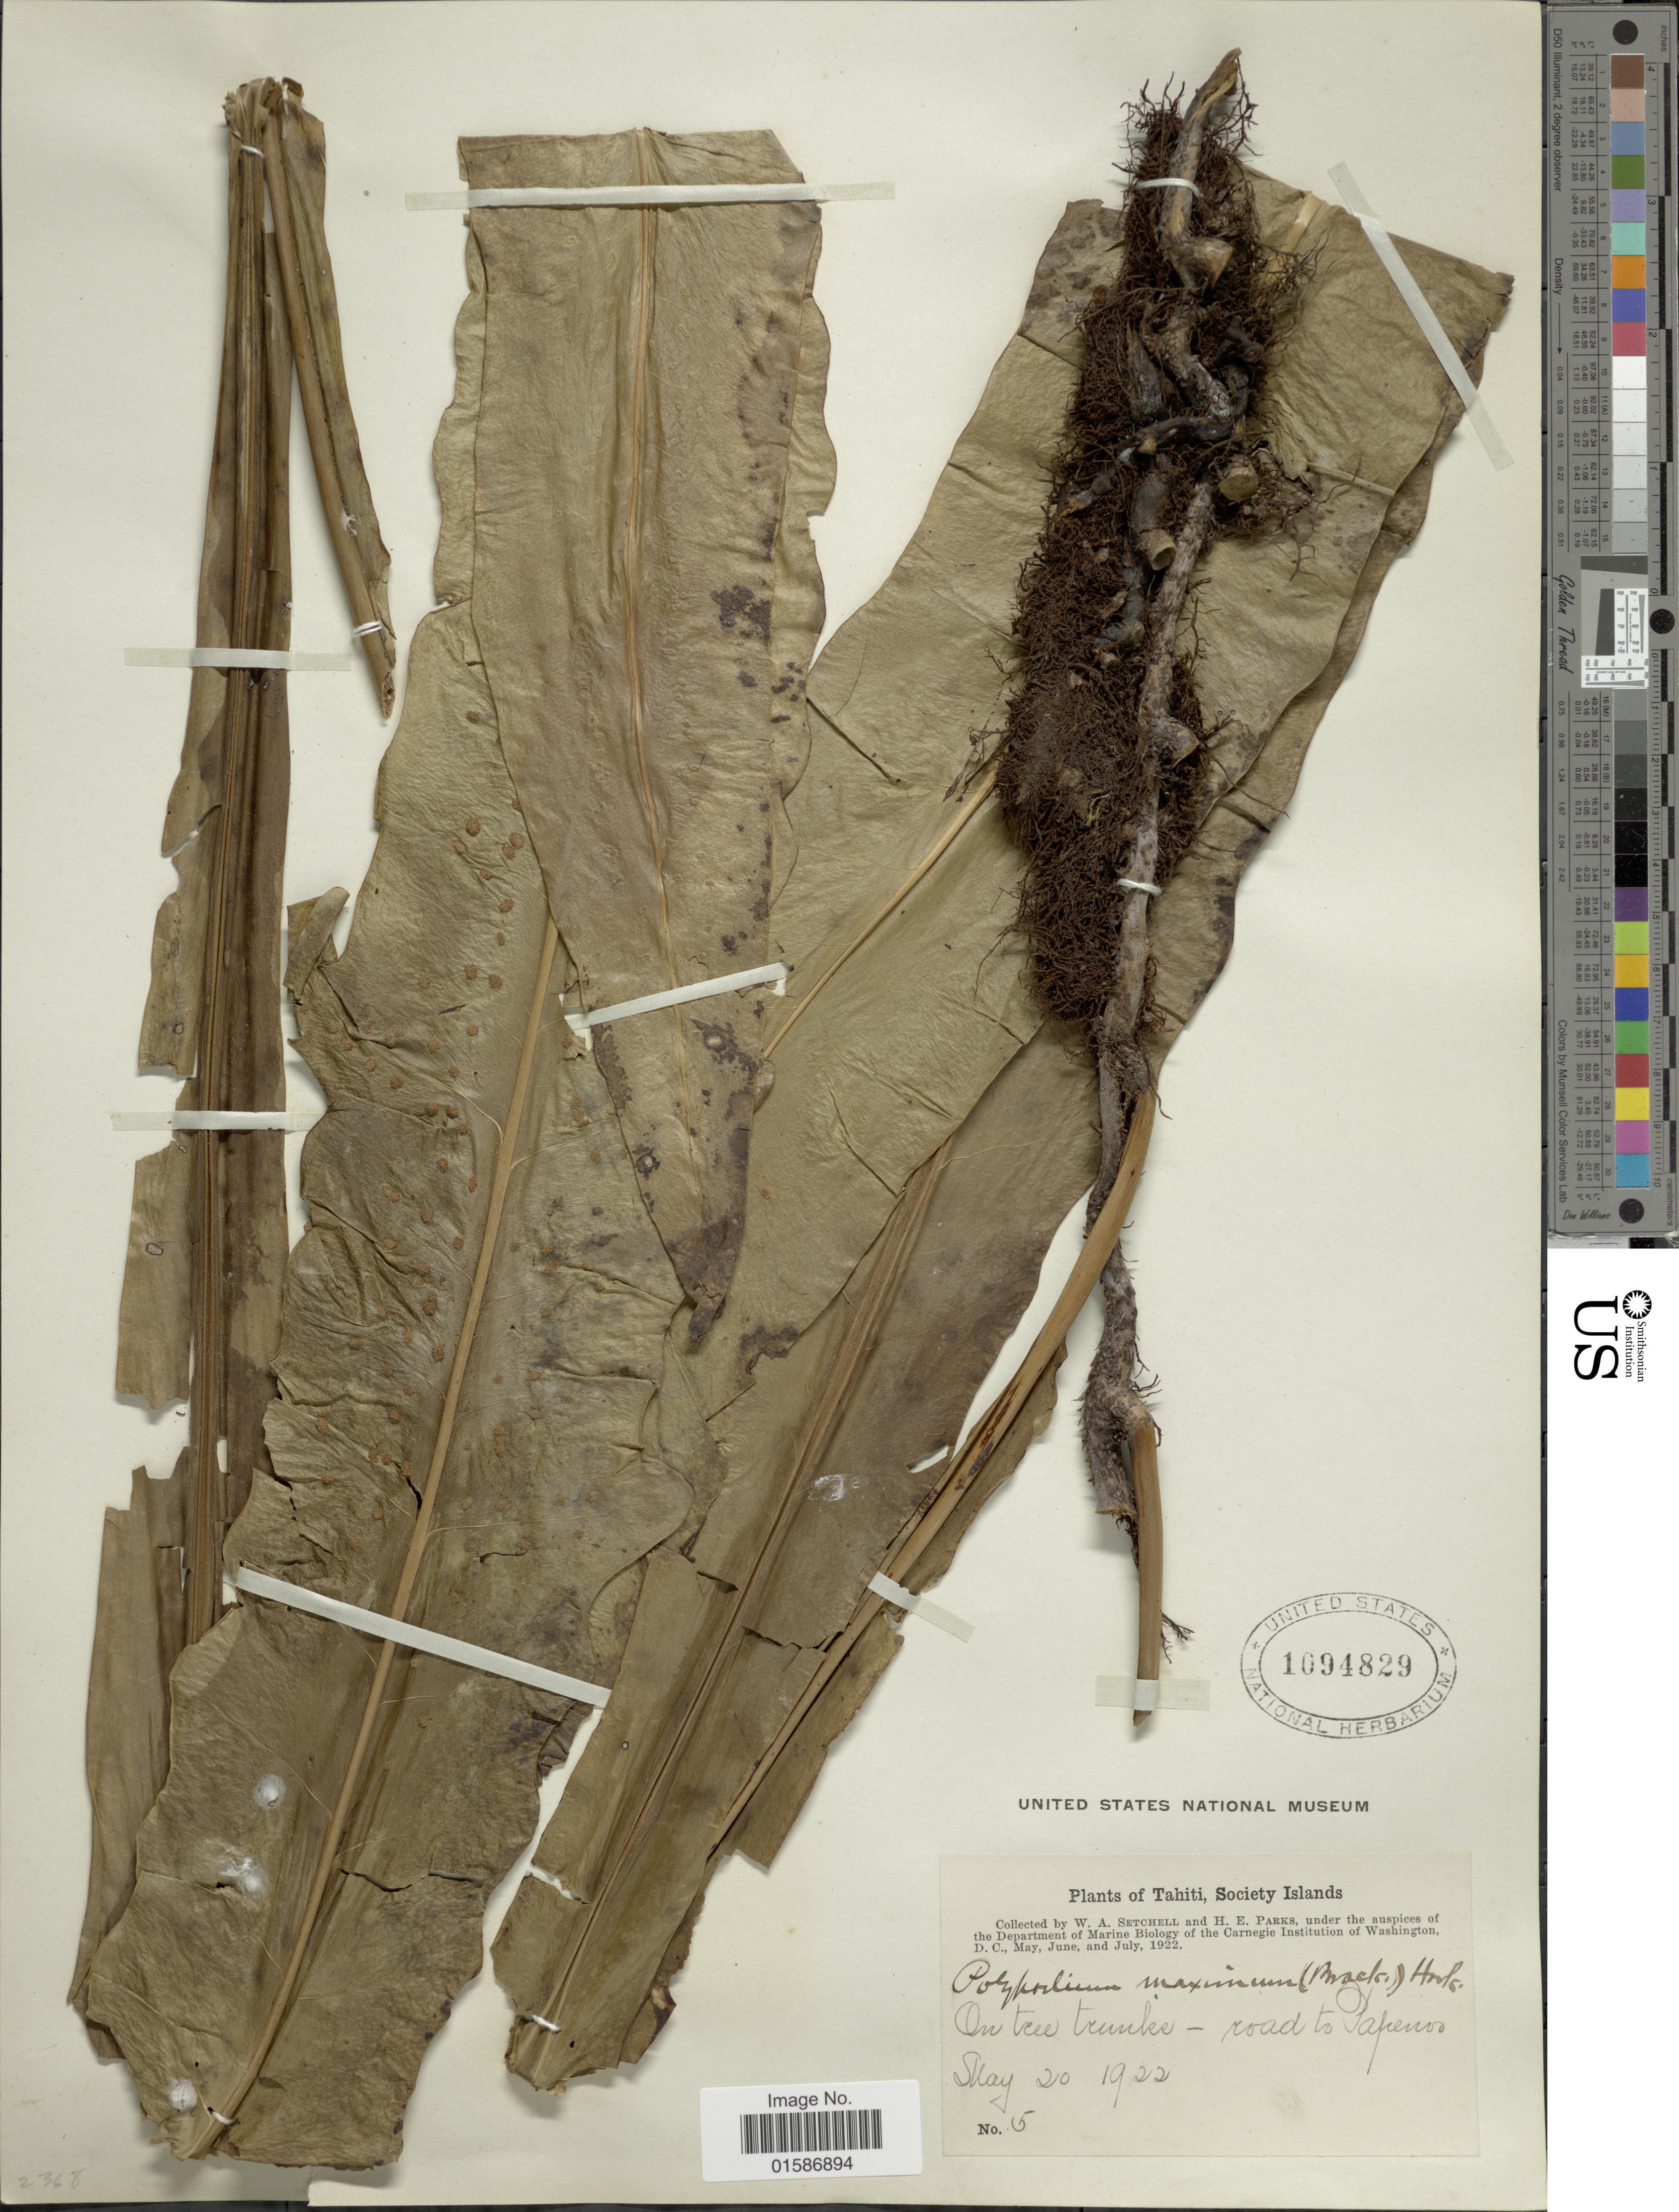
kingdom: Plantae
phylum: Tracheophyta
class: Polypodiopsida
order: Polypodiales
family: Polypodiaceae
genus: Microsorum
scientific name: Microsorum maximum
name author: (Brack. & A. Gray) Copel.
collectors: W. Setchell & H. E. Parks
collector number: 5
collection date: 1922-05-20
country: French Polynesia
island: Tahiti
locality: Tahiti, Society Islands, Road to Papenoo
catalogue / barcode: US 1094829